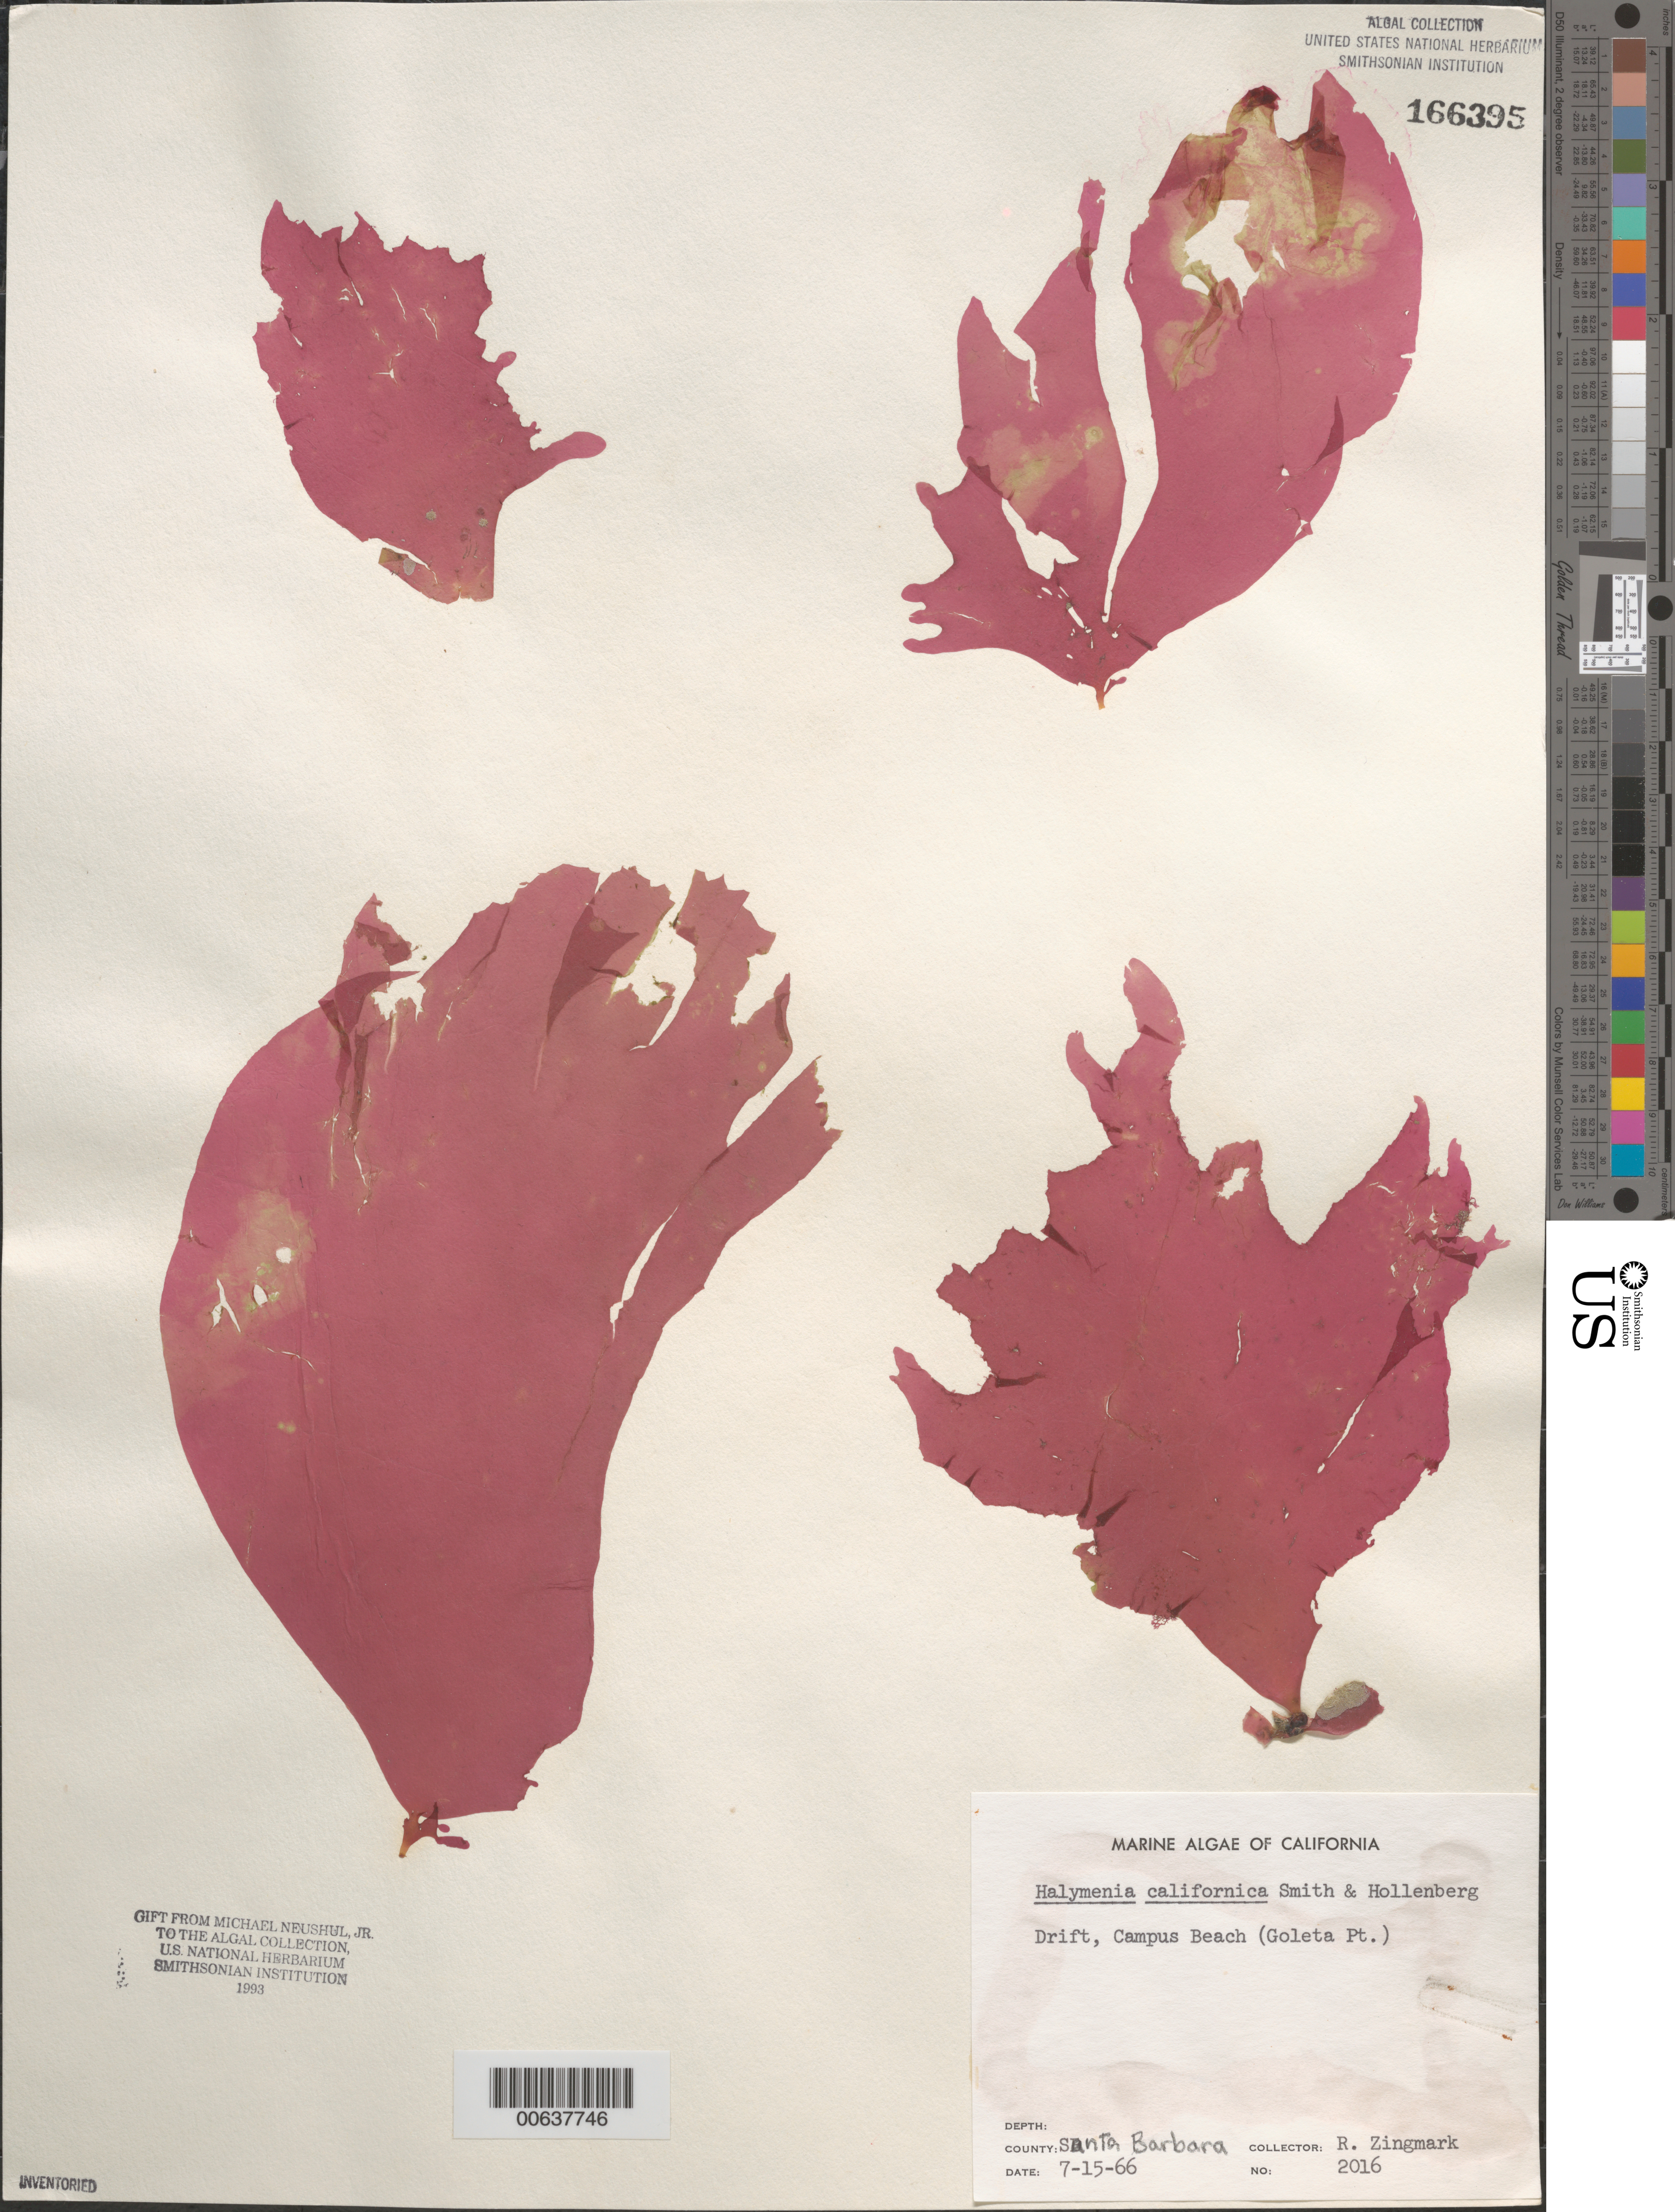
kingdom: Plantae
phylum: Rhodophyta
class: Florideophyceae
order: Halymeniales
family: Halymeniaceae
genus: Halymenia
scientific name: Halymenia californica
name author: G.M. Sm. & Hollenb.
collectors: R. Zingmark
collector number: Neushul 2016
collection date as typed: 15 Jul 1966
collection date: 1966-07-15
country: United States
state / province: California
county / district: Santa Barbara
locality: Campus Beach, Goleta Point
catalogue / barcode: US 166395